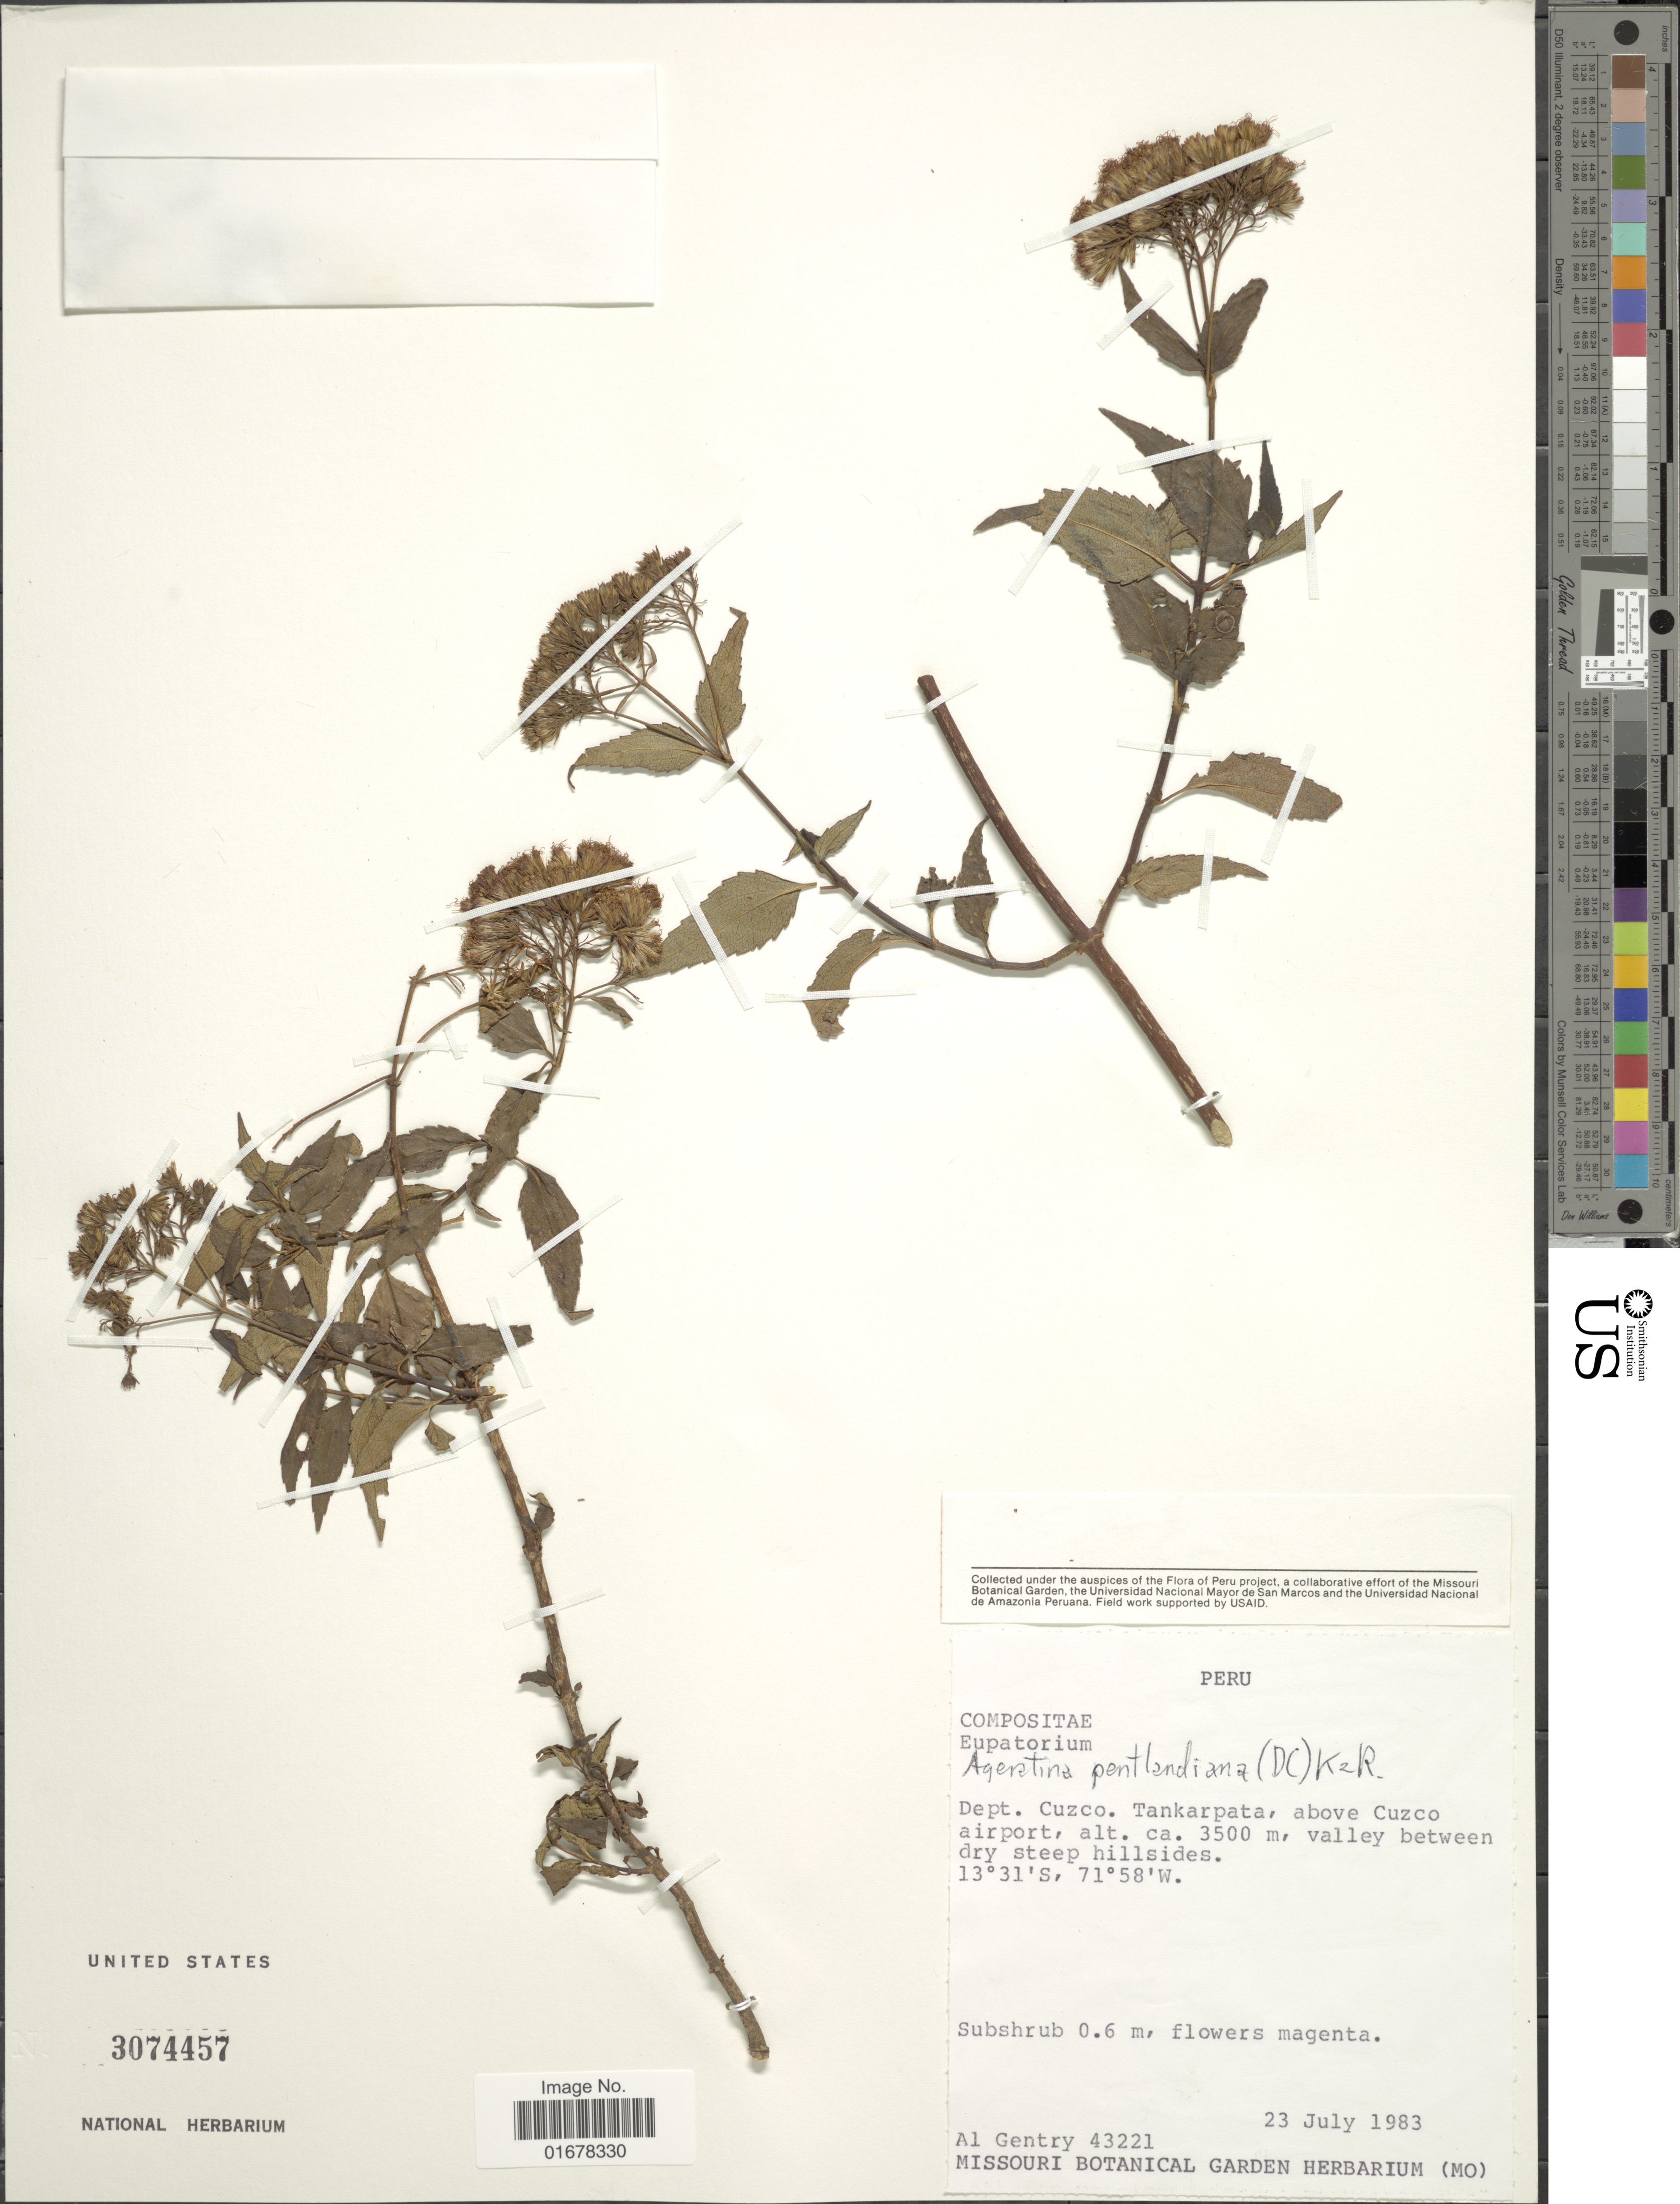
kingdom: Plantae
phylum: Tracheophyta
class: Magnoliopsida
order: Asterales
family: Asteraceae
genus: Ageratina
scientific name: Ageratina pentlandiana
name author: (DC.) R.M. King & H. Rob.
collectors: A. H. Gentry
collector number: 43221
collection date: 1983-07-23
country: Peru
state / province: Cusco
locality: Dept. Cuzco, Tankarpata, above Cuzco airport, valley between dry steep hillsides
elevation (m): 3500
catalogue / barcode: US 3074457